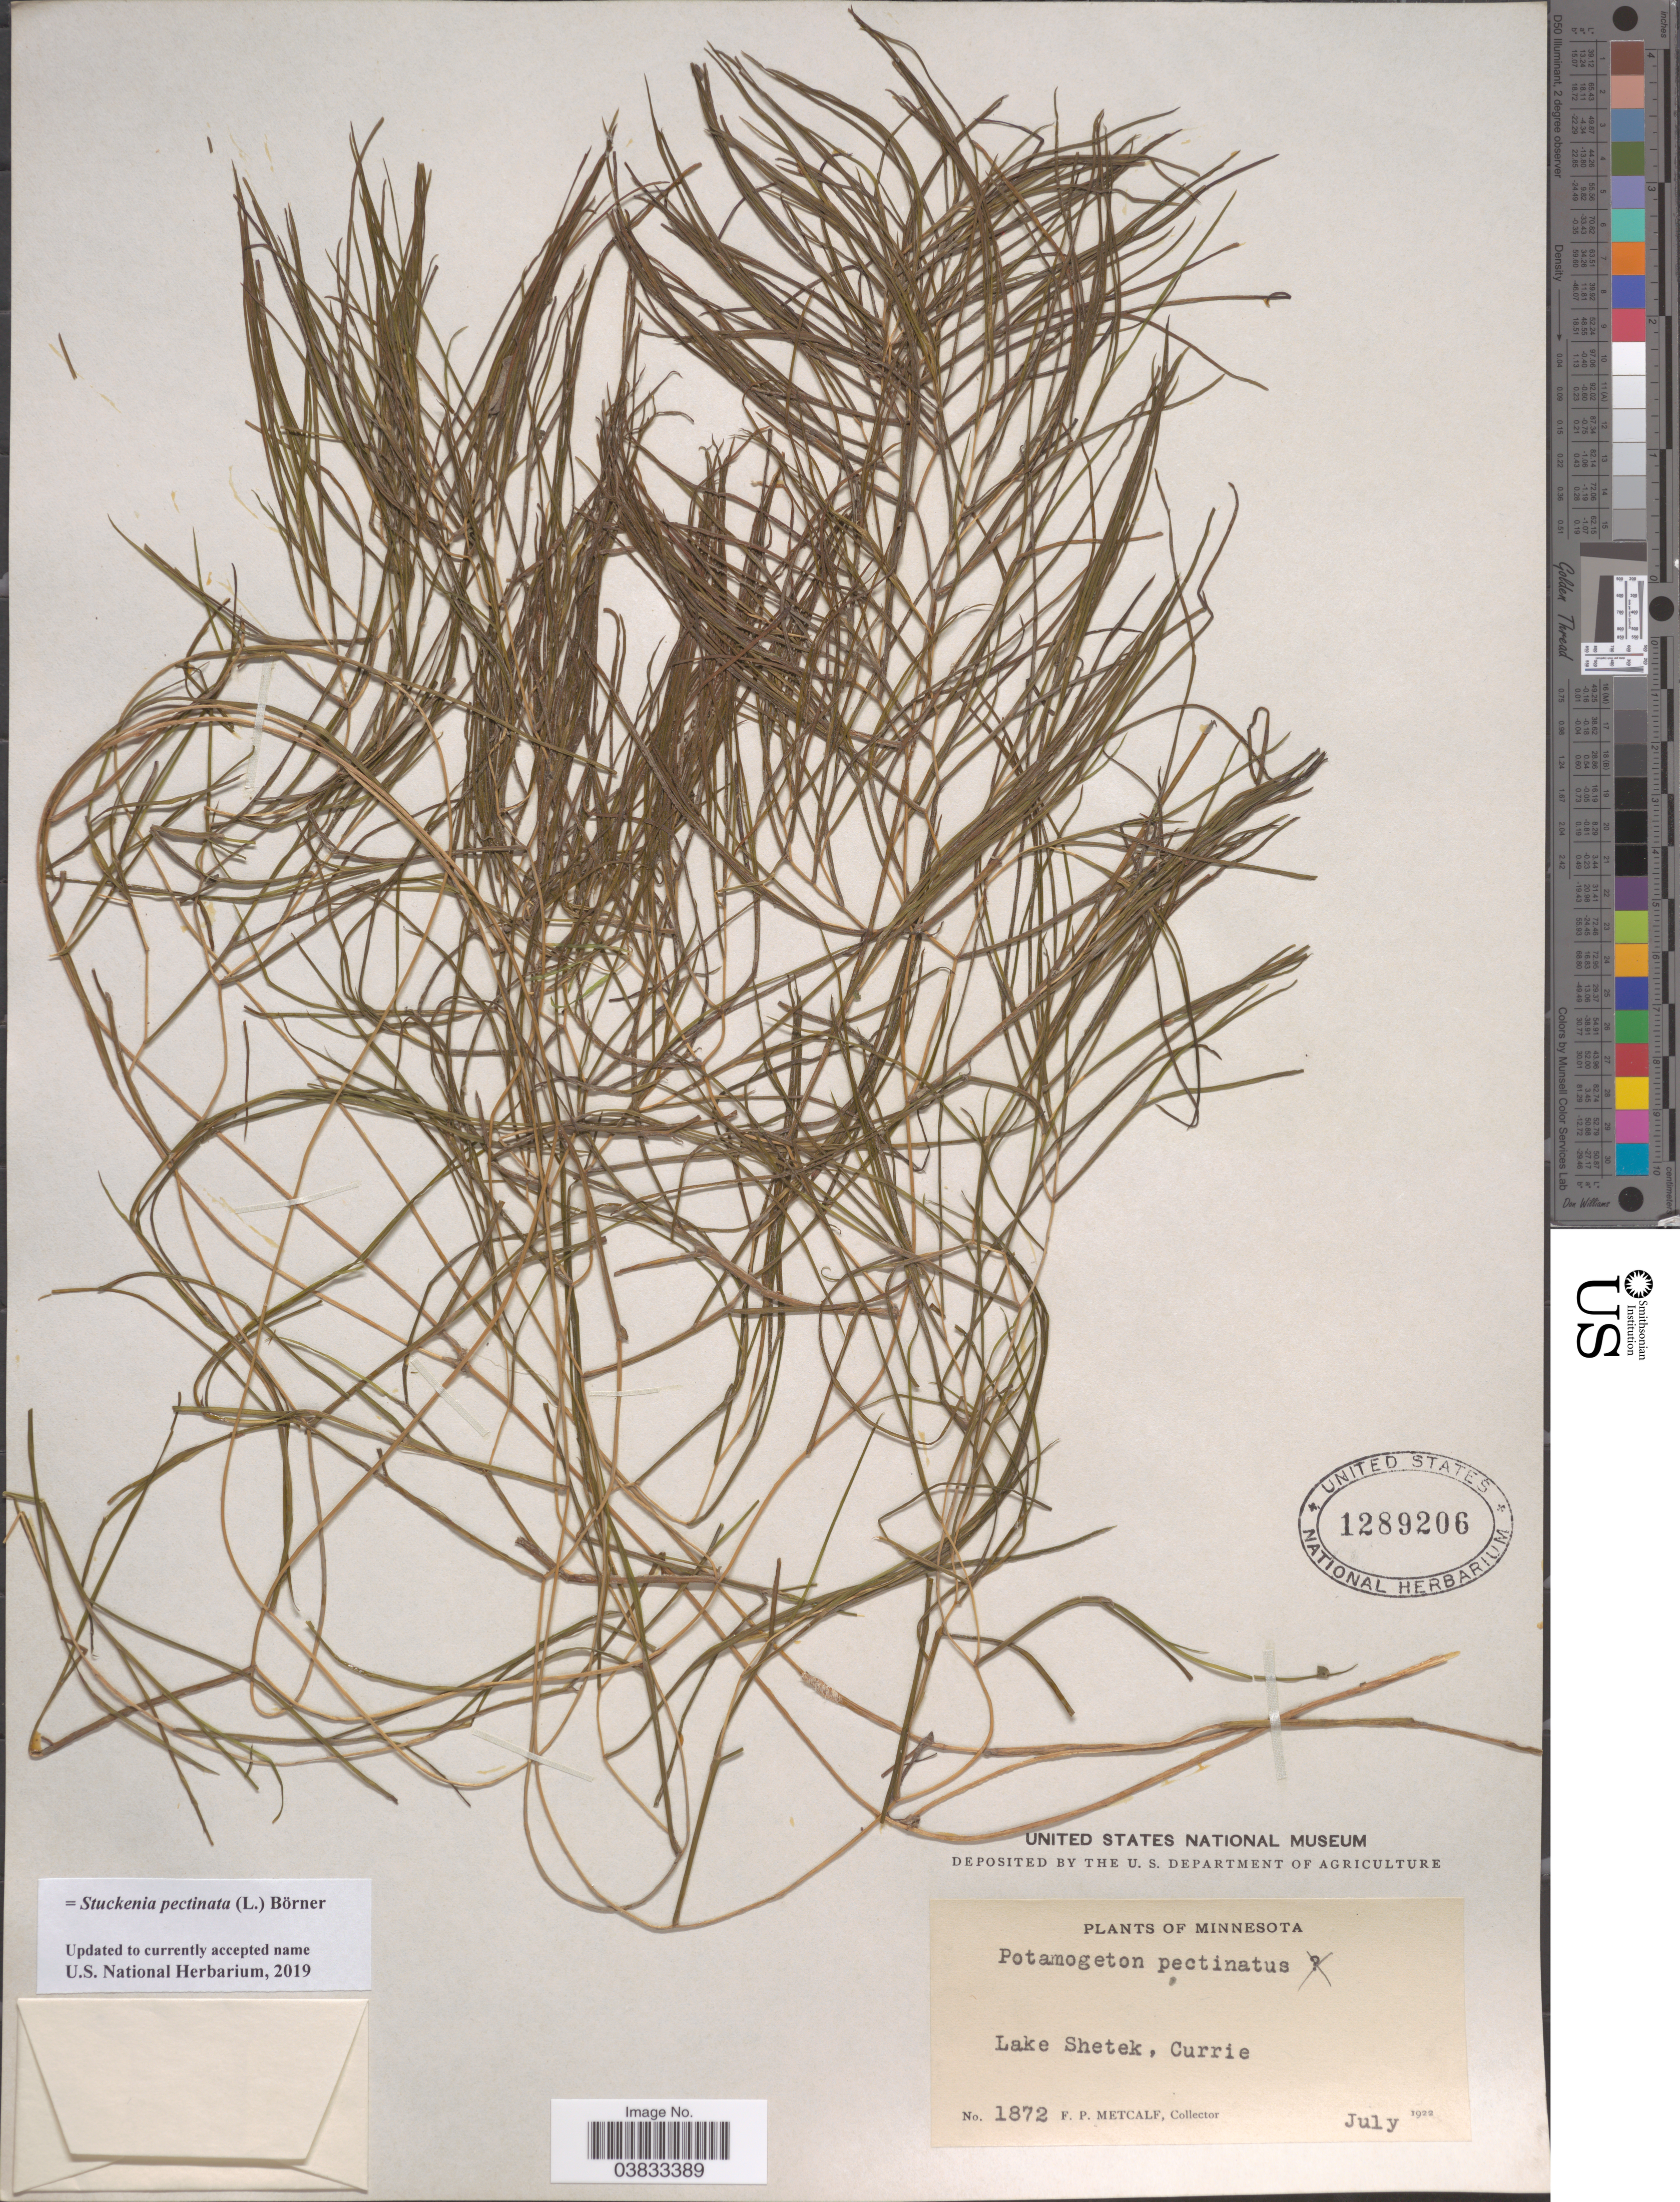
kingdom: Plantae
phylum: Tracheophyta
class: Liliopsida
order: Alismatales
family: Potamogetonaceae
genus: Stuckenia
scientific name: Stuckenia pectinata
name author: (L.) Börner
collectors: F. Metcalf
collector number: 1872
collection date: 1922-07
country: United States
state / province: Minnesota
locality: Lake Shetek, Currie.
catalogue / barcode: US 1289206